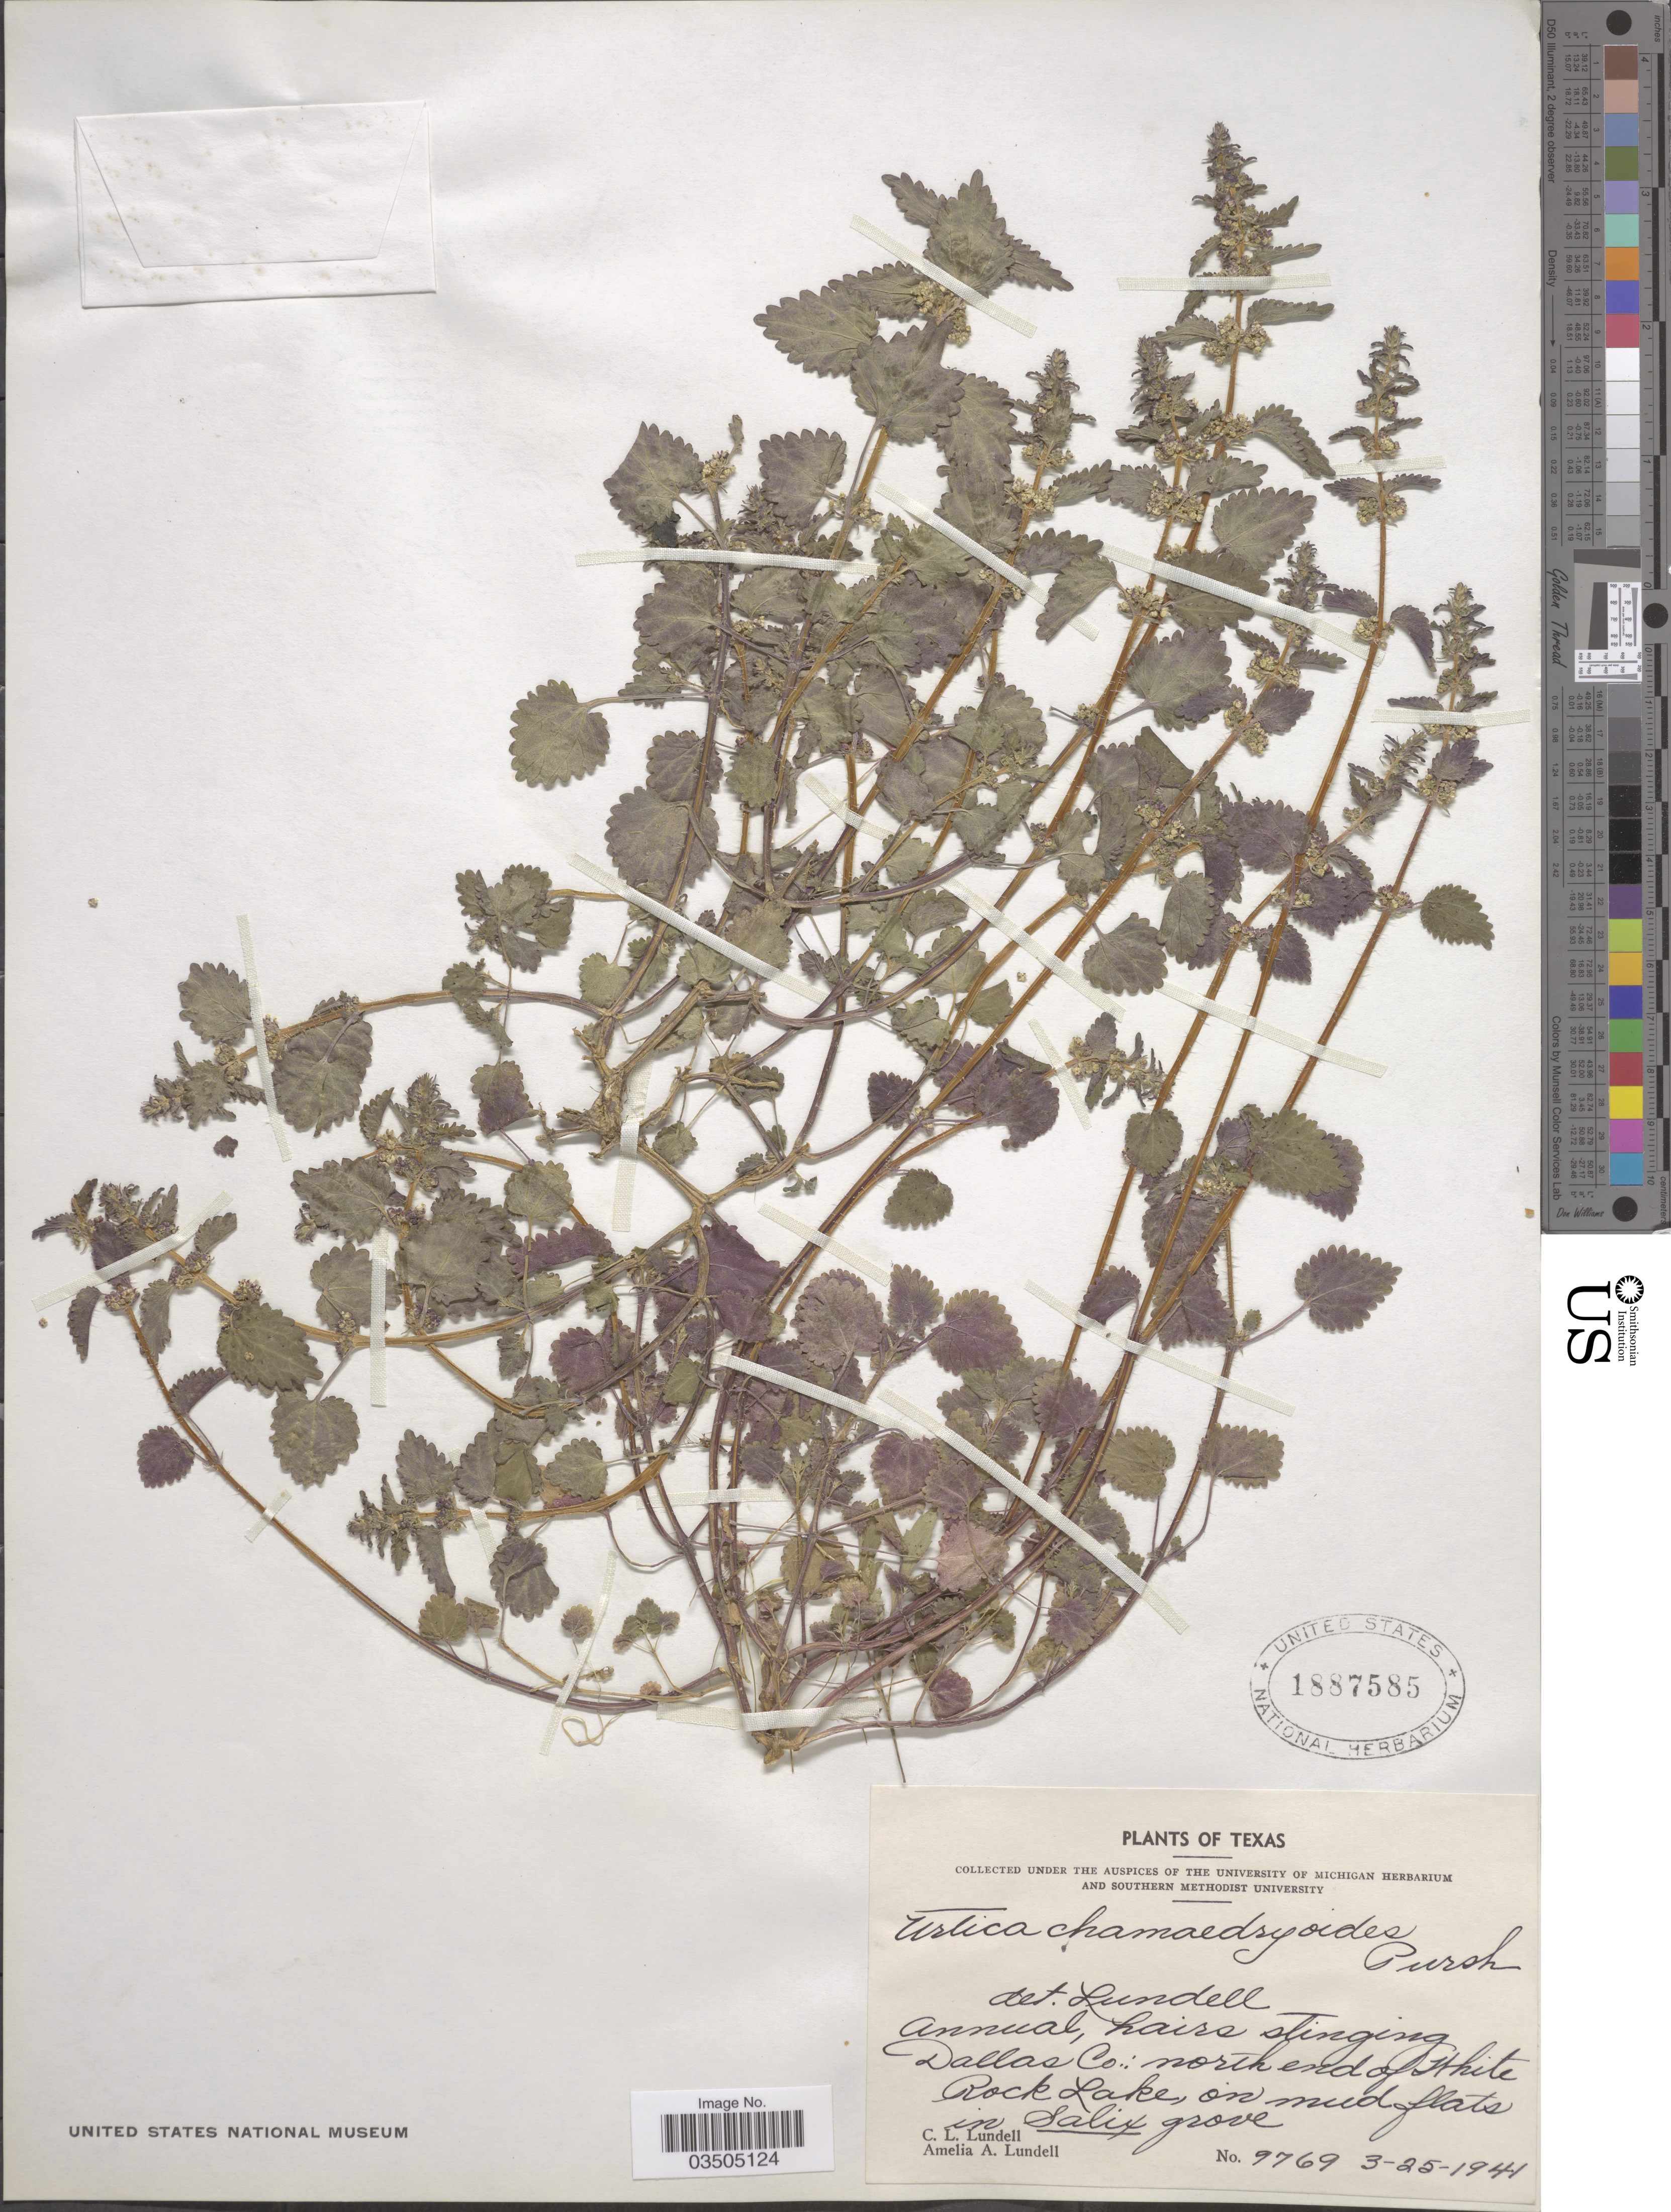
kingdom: Plantae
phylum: Tracheophyta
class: Magnoliopsida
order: Rosales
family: Urticaceae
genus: Urtica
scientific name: Urtica chamaedryoides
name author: Pursh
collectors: C. L. Lundell & A. A. Lundell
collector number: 9769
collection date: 1944-03-25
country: United States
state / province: Texas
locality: Dallas Co.: north end of White Rock Lake.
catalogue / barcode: US 1887585